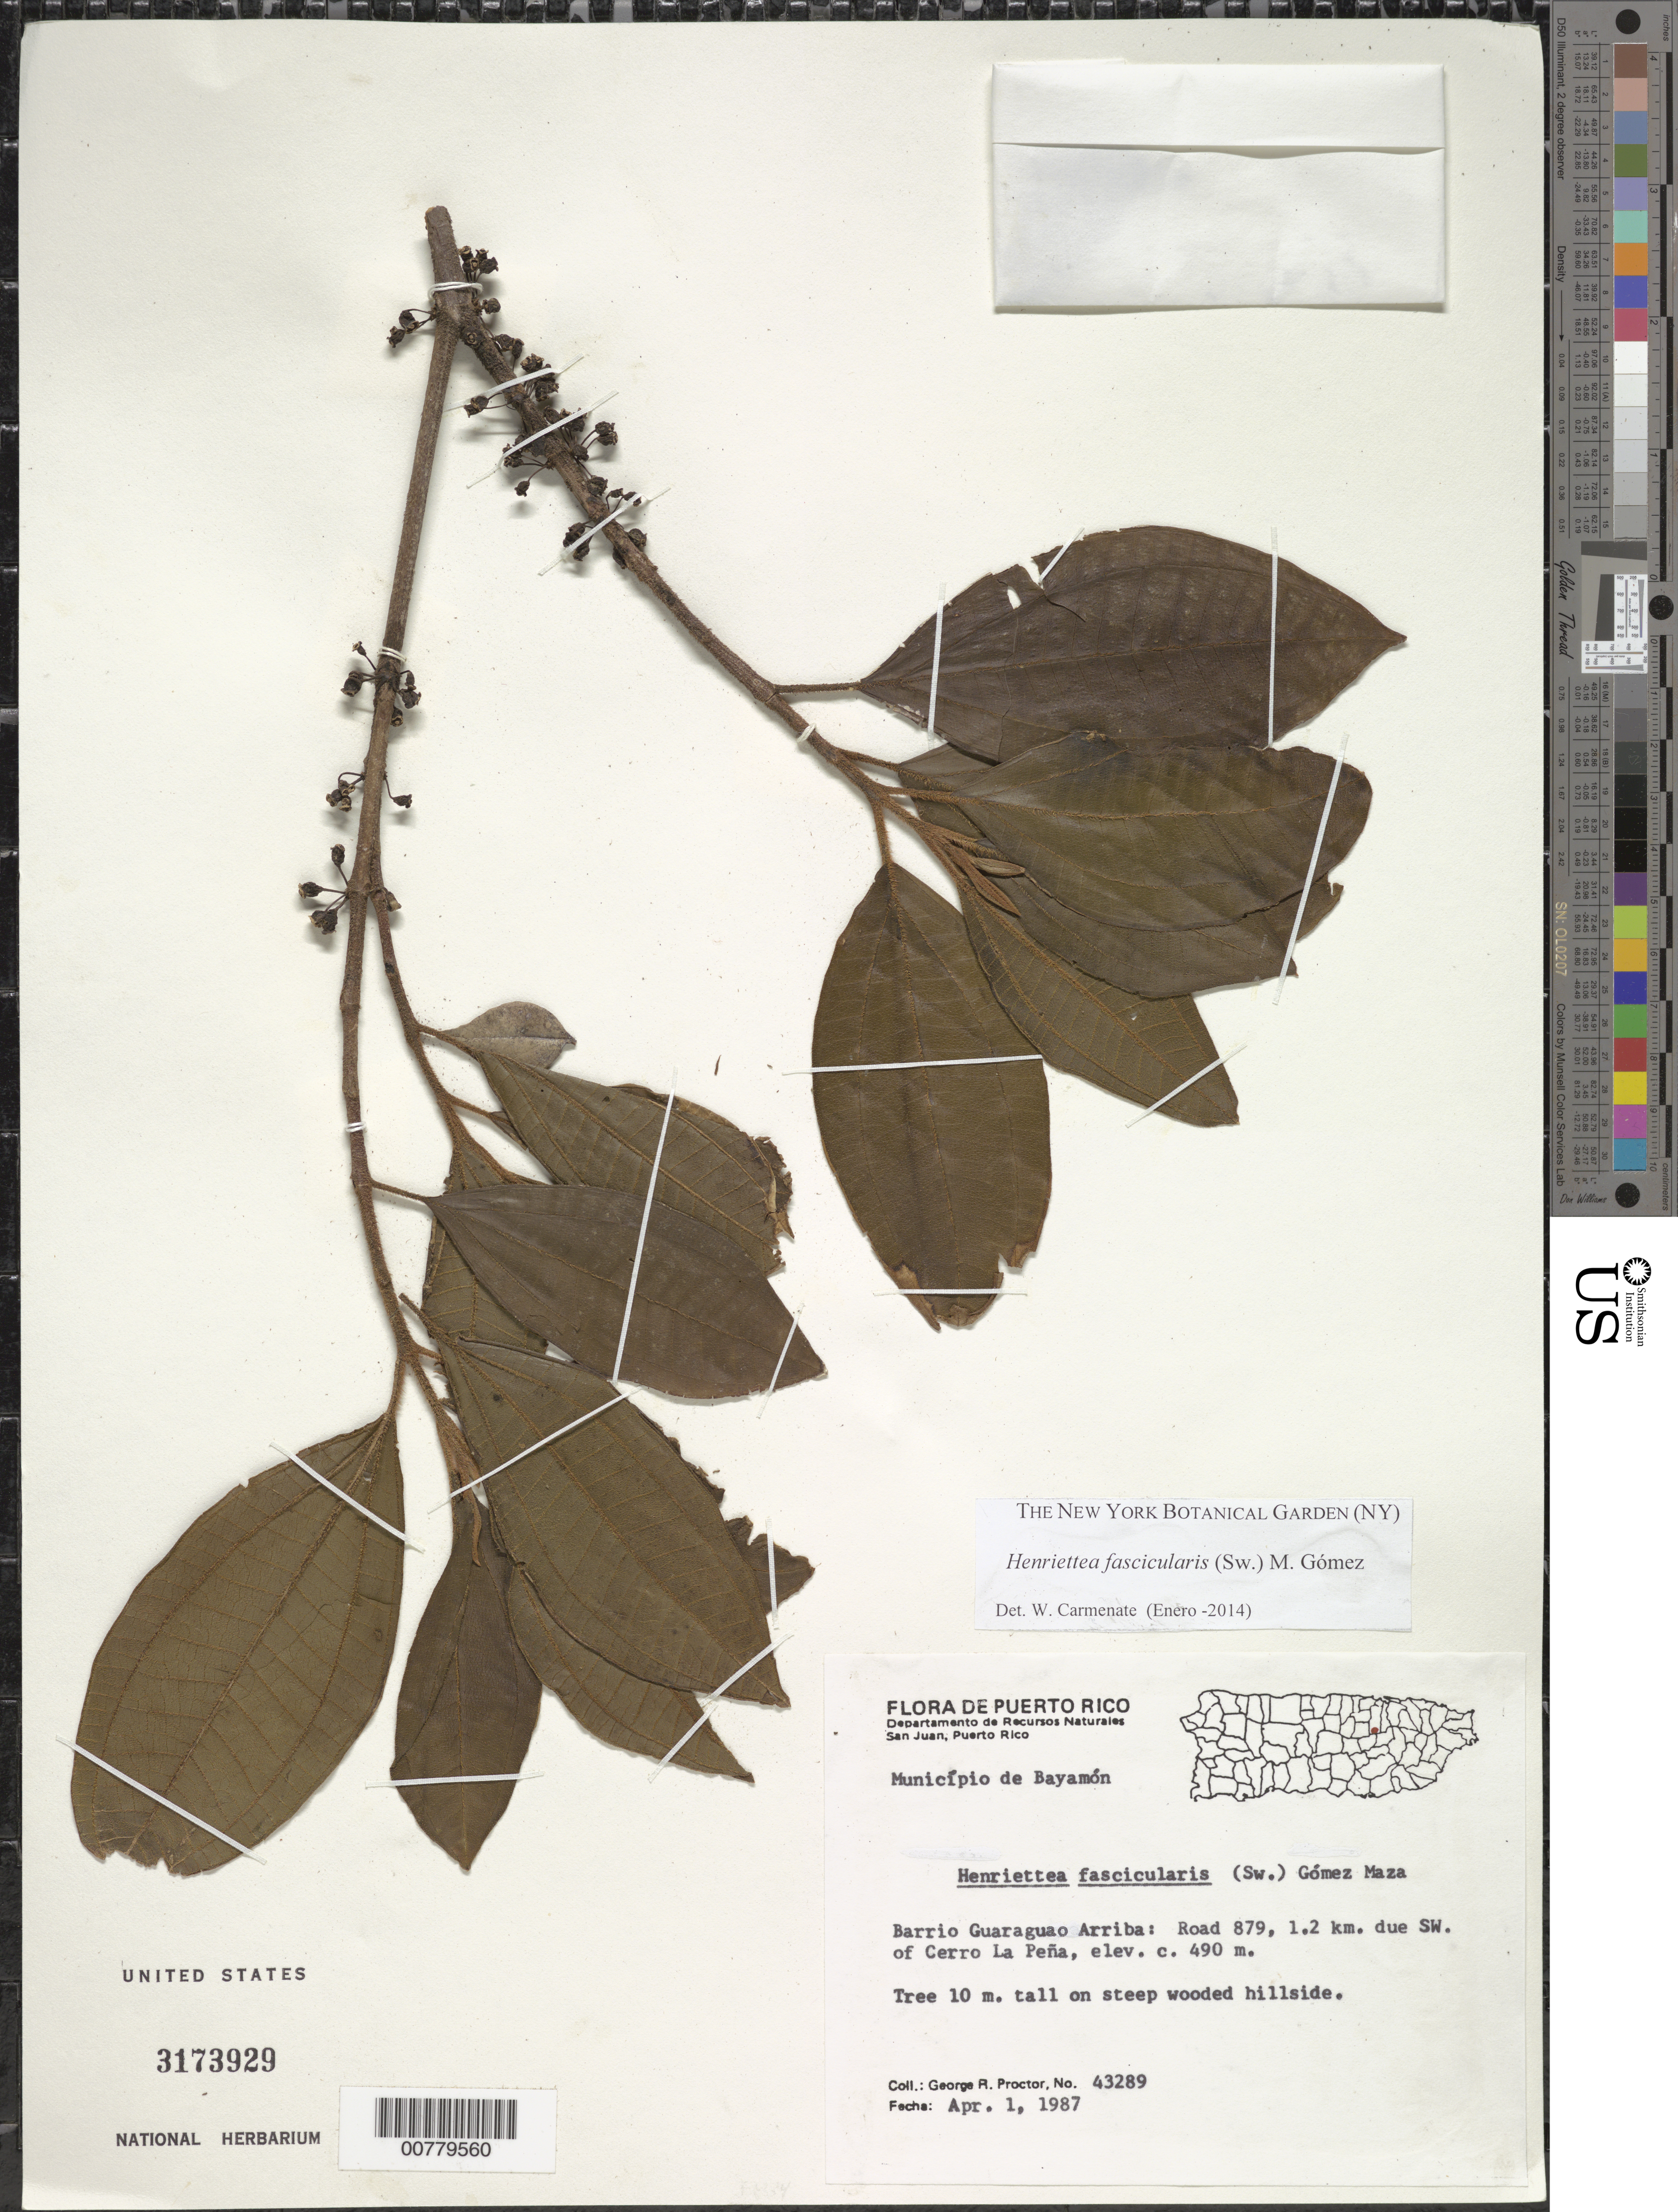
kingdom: Plantae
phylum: Tracheophyta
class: Magnoliopsida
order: Myrtales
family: Melastomataceae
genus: Henriettella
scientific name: Henriettella fascicularis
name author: (Sw.) C. Wright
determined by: Carmenate, W.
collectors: G. R. Proctor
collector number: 43289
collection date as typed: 01 Apr 1987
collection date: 1987-04-01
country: Puerto Rico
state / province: Bayamón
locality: Barrio Guaraguo Arriba, road 879, 1.2 km due SW of Cerro La Peña,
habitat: On steep wooded hillside.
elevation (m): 490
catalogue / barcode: US 3173929